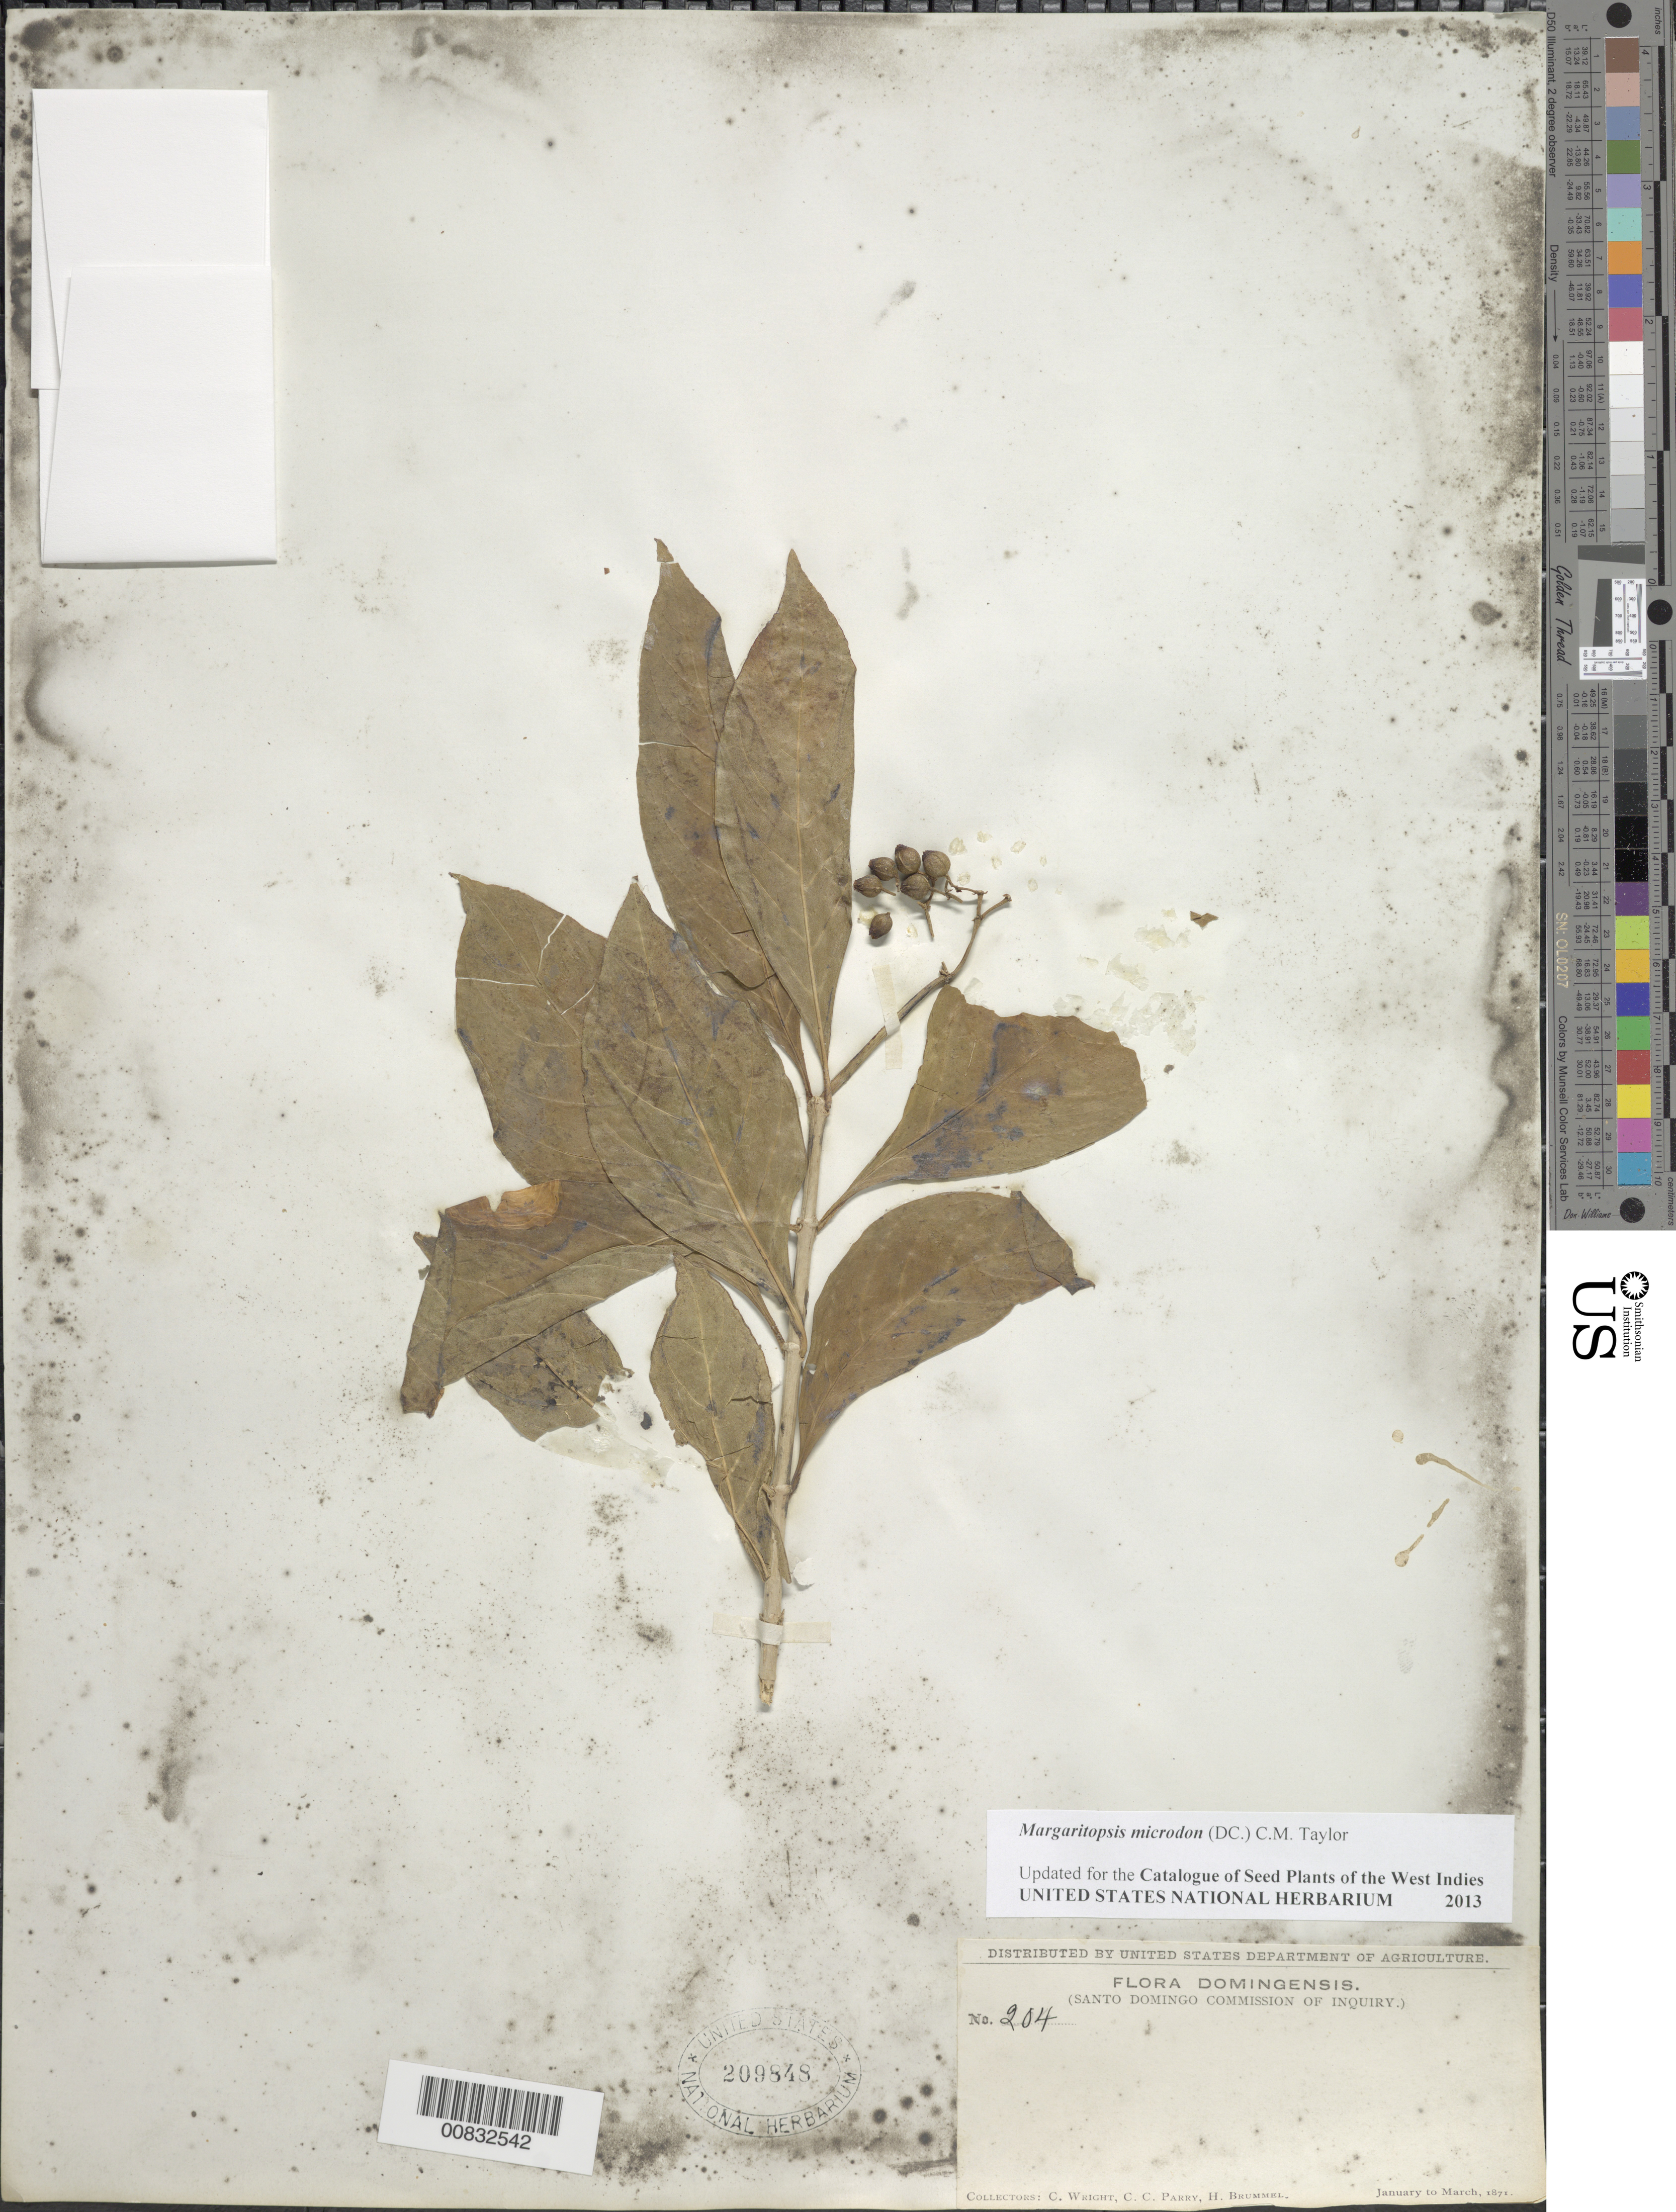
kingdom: Plantae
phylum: Tracheophyta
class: Magnoliopsida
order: Gentianales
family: Rubiaceae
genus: Margaritopsis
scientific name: Margaritopsis microdon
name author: (DC.) C.M. Taylor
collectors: C. Wright, C. C. Parry & H. Brummel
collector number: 204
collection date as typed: Jan 1871 to -- Mar 1871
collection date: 1871-01/1871-03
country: Dominican Republic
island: Hispaniola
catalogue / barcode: US 209848